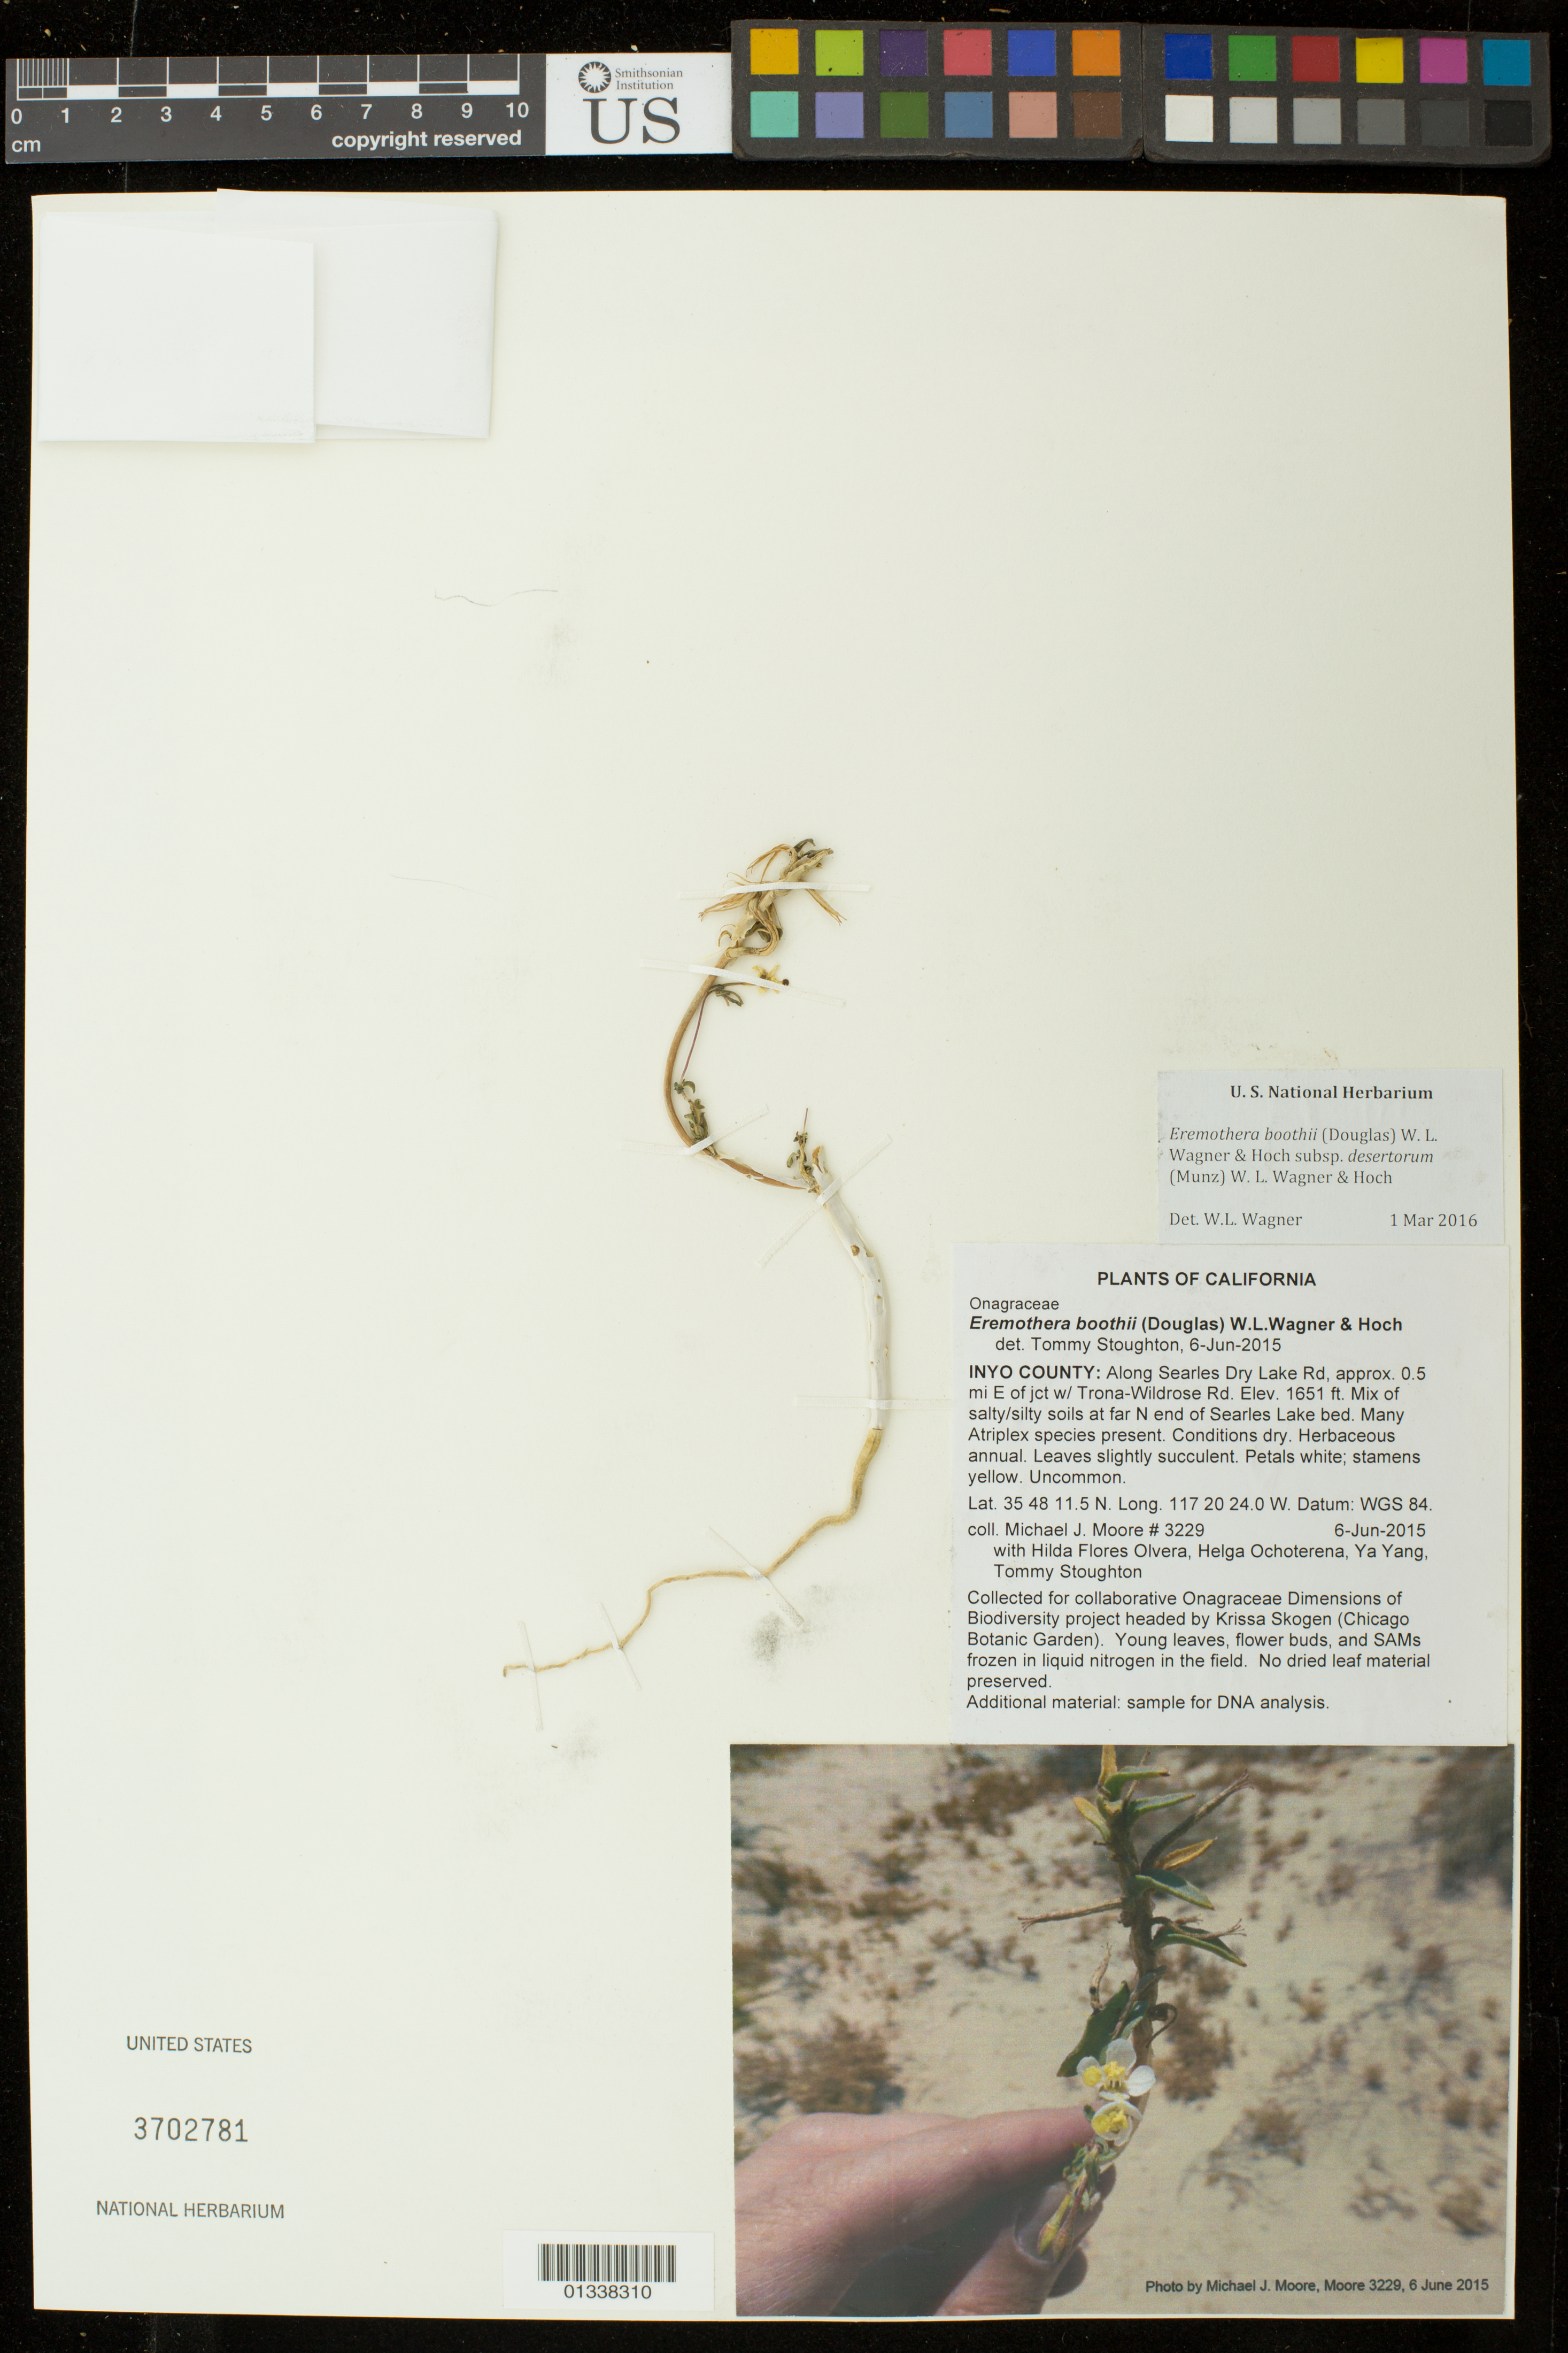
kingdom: Plantae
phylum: Tracheophyta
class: Magnoliopsida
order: Myrtales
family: Onagraceae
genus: Eremothera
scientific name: Eremothera boothii subsp. desertorum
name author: (Munz) W.L. Wagner & Hoch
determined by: Wagner, W. L., (BOT), Smithsonian Institution - National Museum of Natural History (UNITED STATES)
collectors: M. J. Moore, H. Flores Olvera, H. Ochoterena-B., Y. Yang & T. Stoughton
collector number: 3229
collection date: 2015-06-06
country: United States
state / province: California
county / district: Inyo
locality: Along Searles Dry Lake Rd, approx. 0.5 mi E of jct w/ Trona-Wildrose Rd.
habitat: Mix of salty/silty soils at far N end of Searles Lake bed. Many Atriplex species present. Conditions dry.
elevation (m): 503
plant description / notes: Collected for collaborative Onagraceae Dimensions of Biodiversity project headed by Krissa Skogen (Chicago Botanic Garden). Young leaves, flower buds, and SAMs frozen in liquid nitrogen in the field. No dried leaf material preserved.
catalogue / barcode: US 3702781